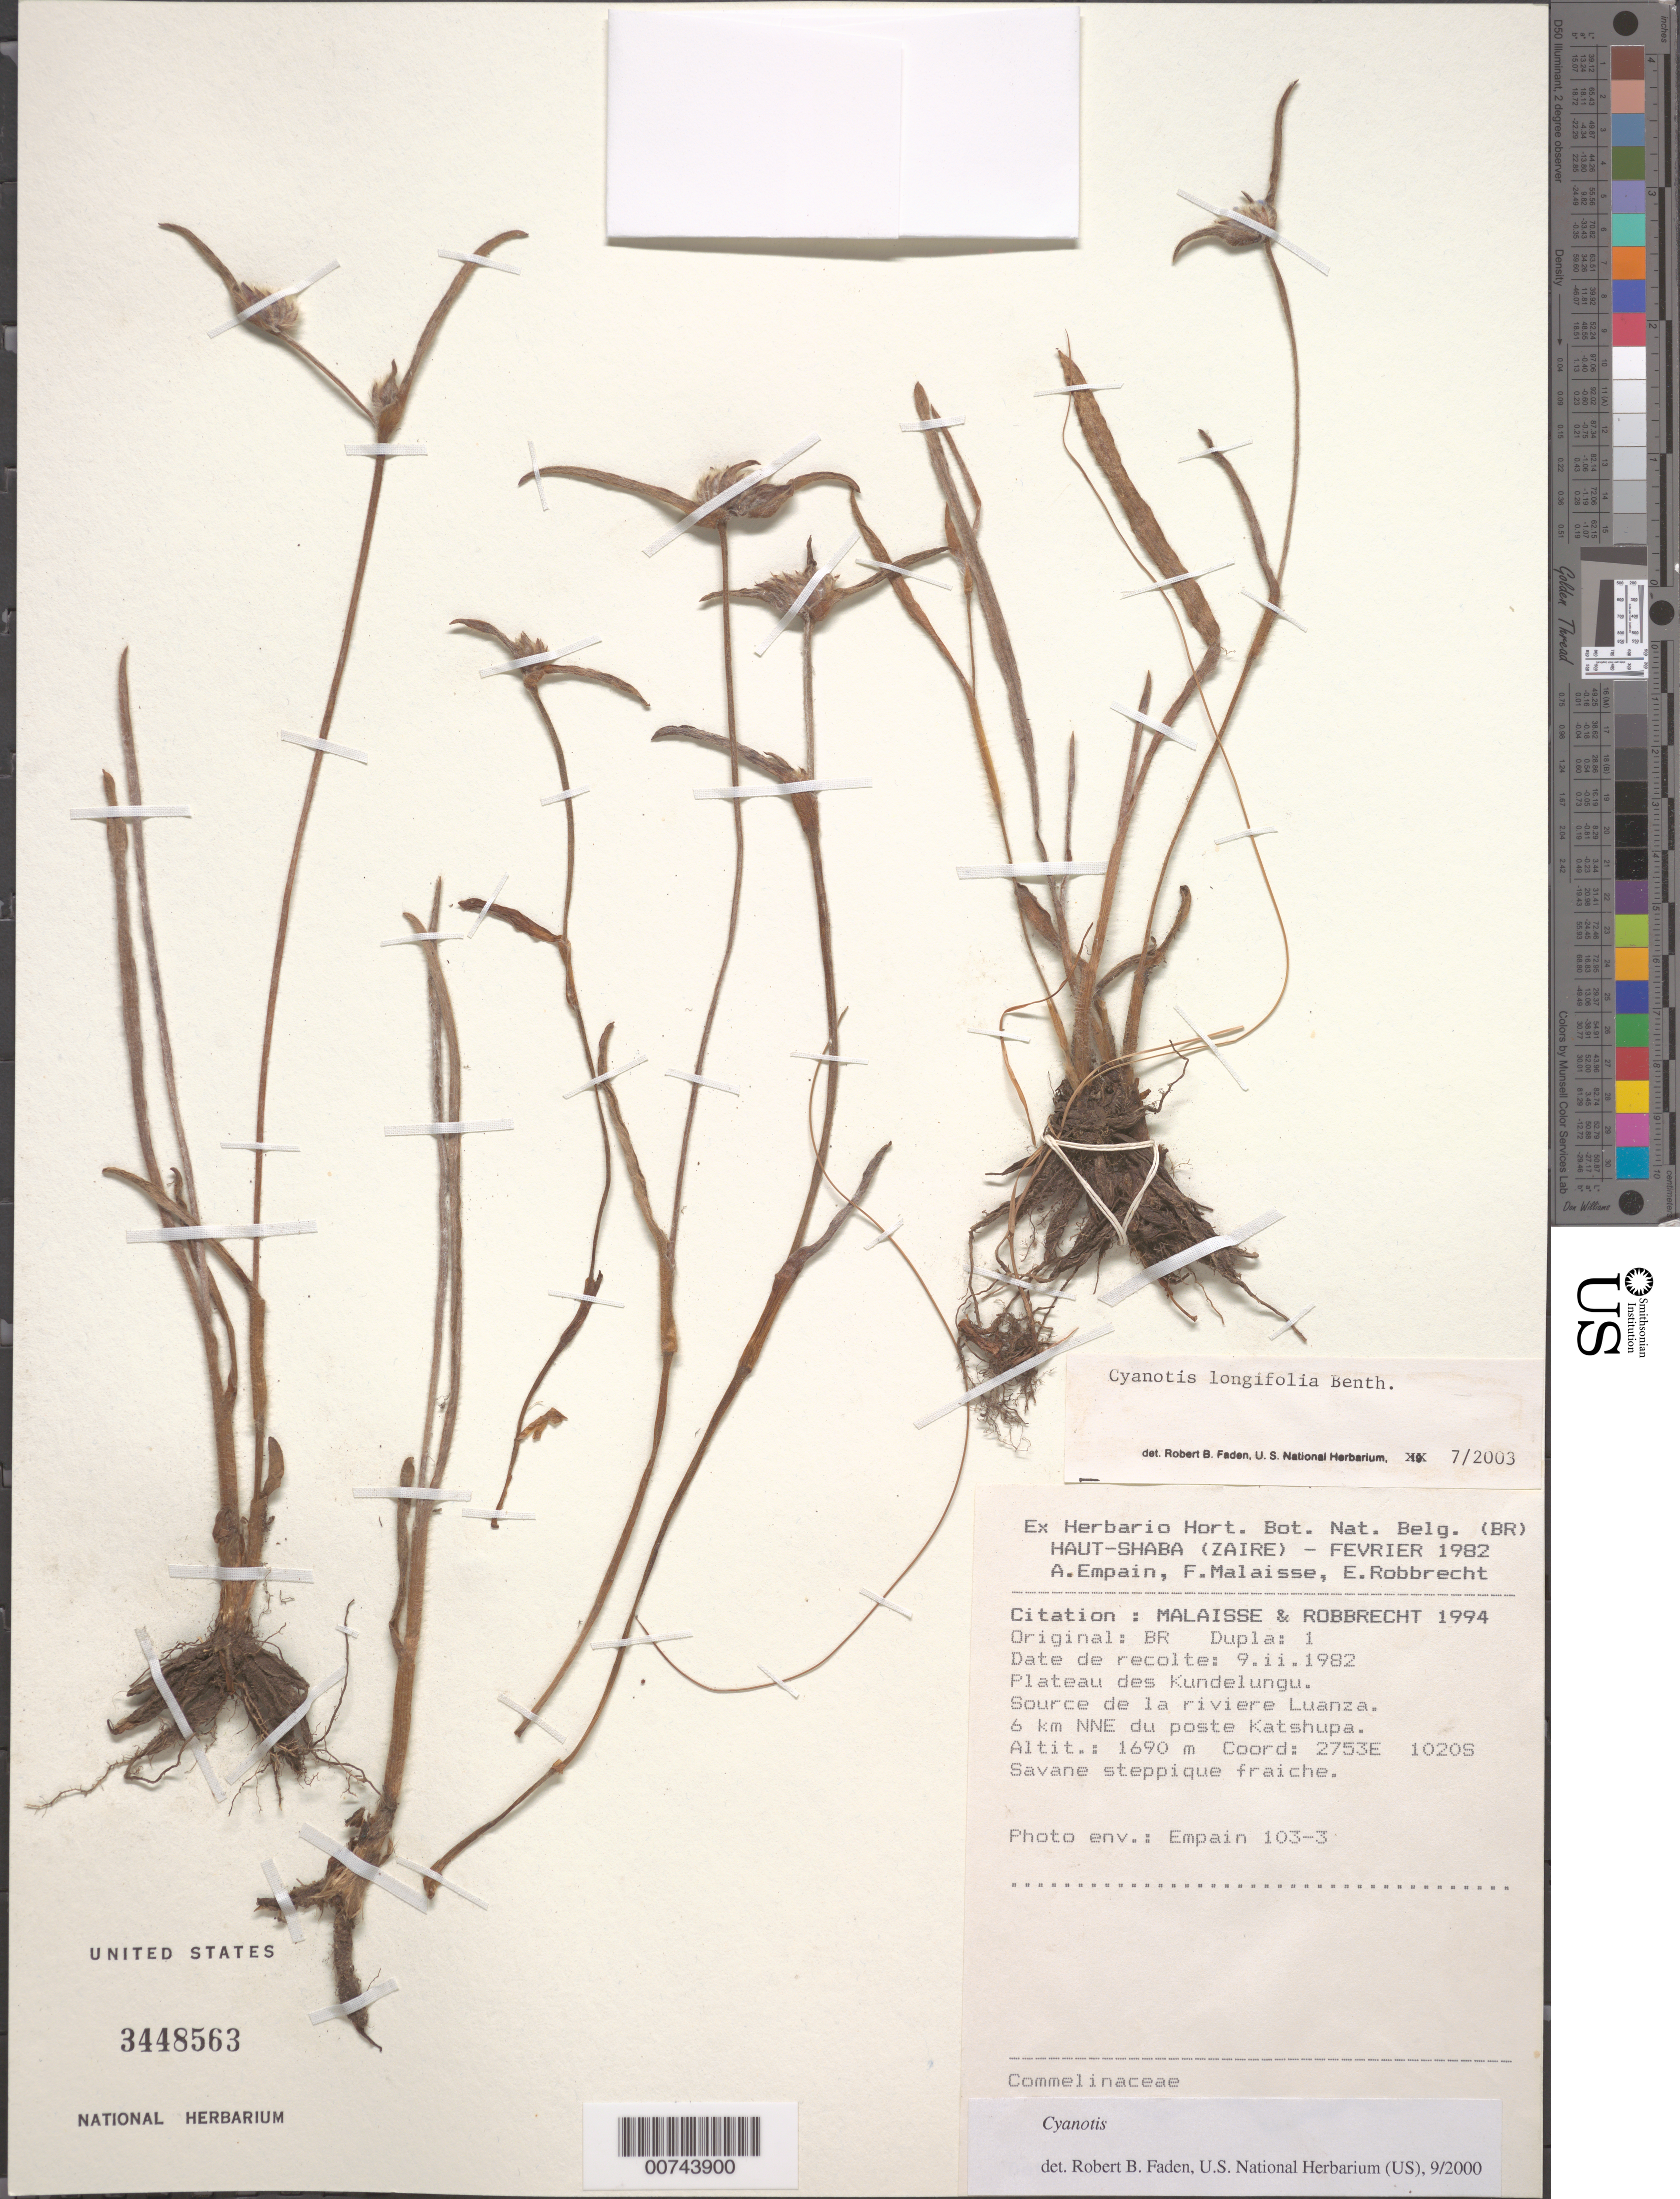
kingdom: Plantae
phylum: Tracheophyta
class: Liliopsida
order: Commelinales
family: Commelinaceae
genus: Cyanotis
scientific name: Cyanotis longifolia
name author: Benth.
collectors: F. Malaisse & E. Robbrecht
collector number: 1994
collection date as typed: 09 Feb 1982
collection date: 1982-02-09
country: Congo, Democratic Republic of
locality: Kundelungu, Luanza, Katshupa.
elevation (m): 1690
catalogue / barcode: US 3448563